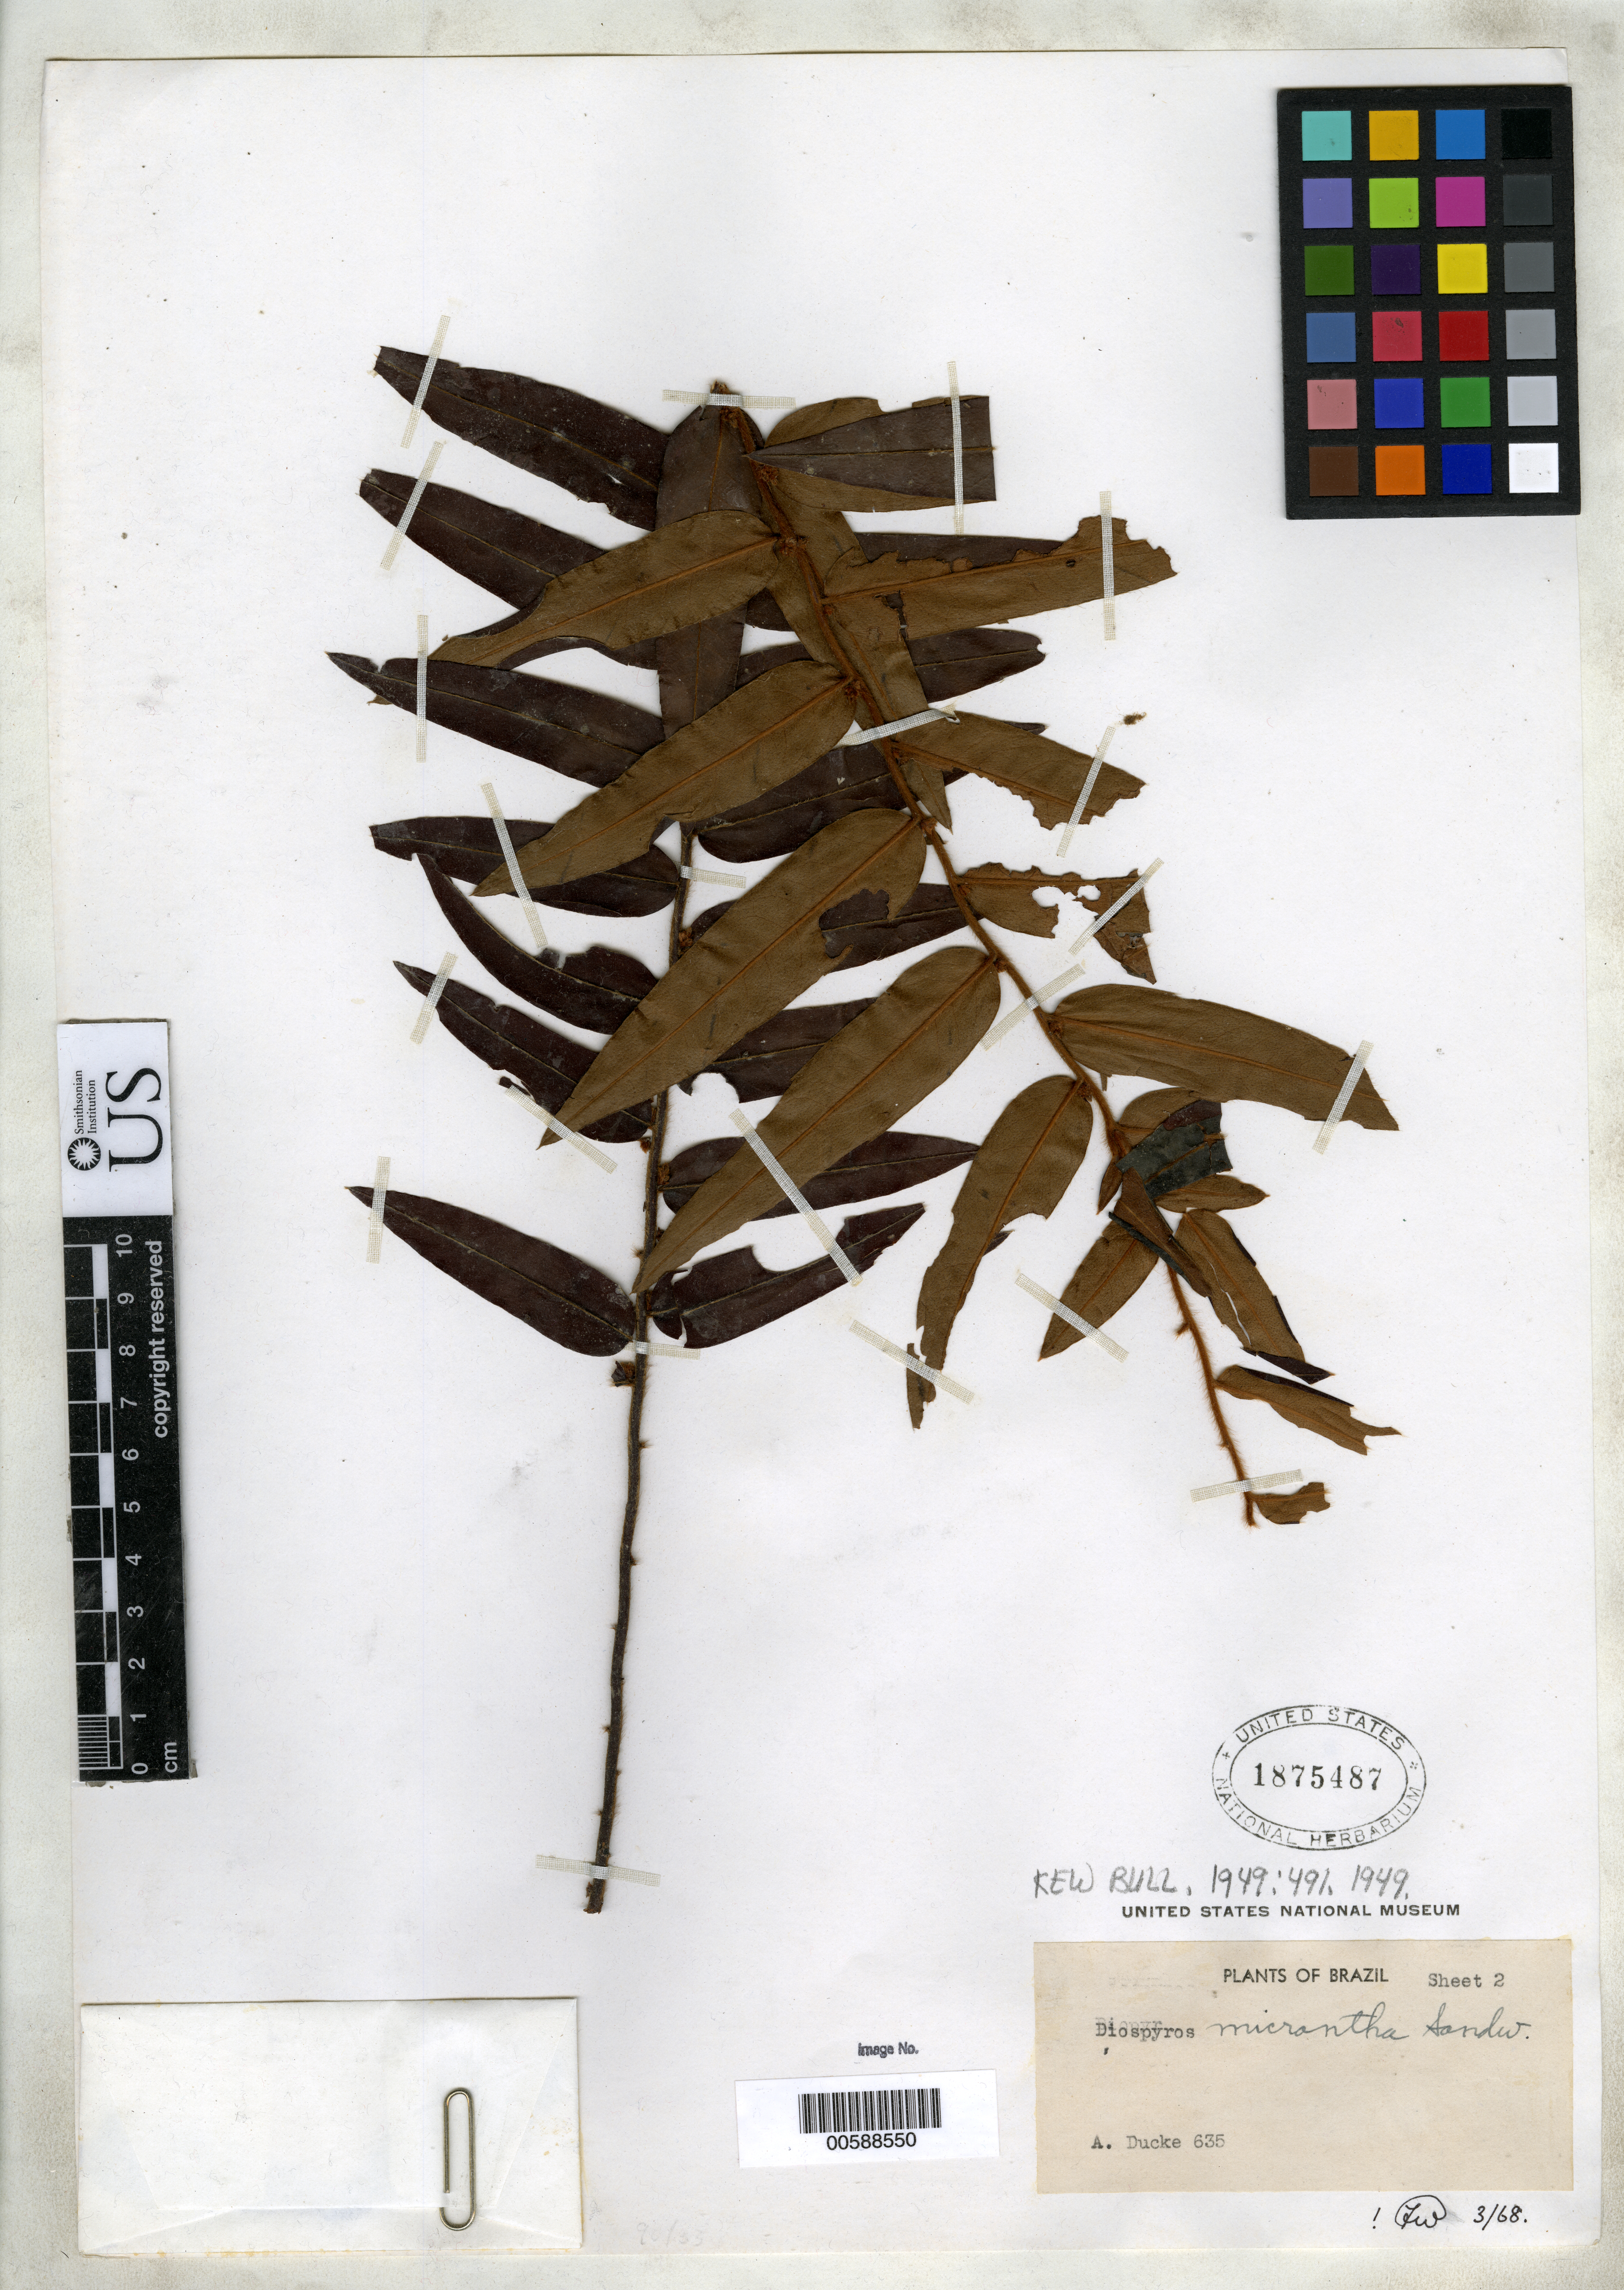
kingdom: Plantae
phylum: Tracheophyta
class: Magnoliopsida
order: Ericales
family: Ebenaceae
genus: Diospyros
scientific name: Diospyros micrantha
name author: Sandwith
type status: Type Collection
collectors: A. Ducke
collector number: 635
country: Brazil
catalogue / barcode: US 1875487